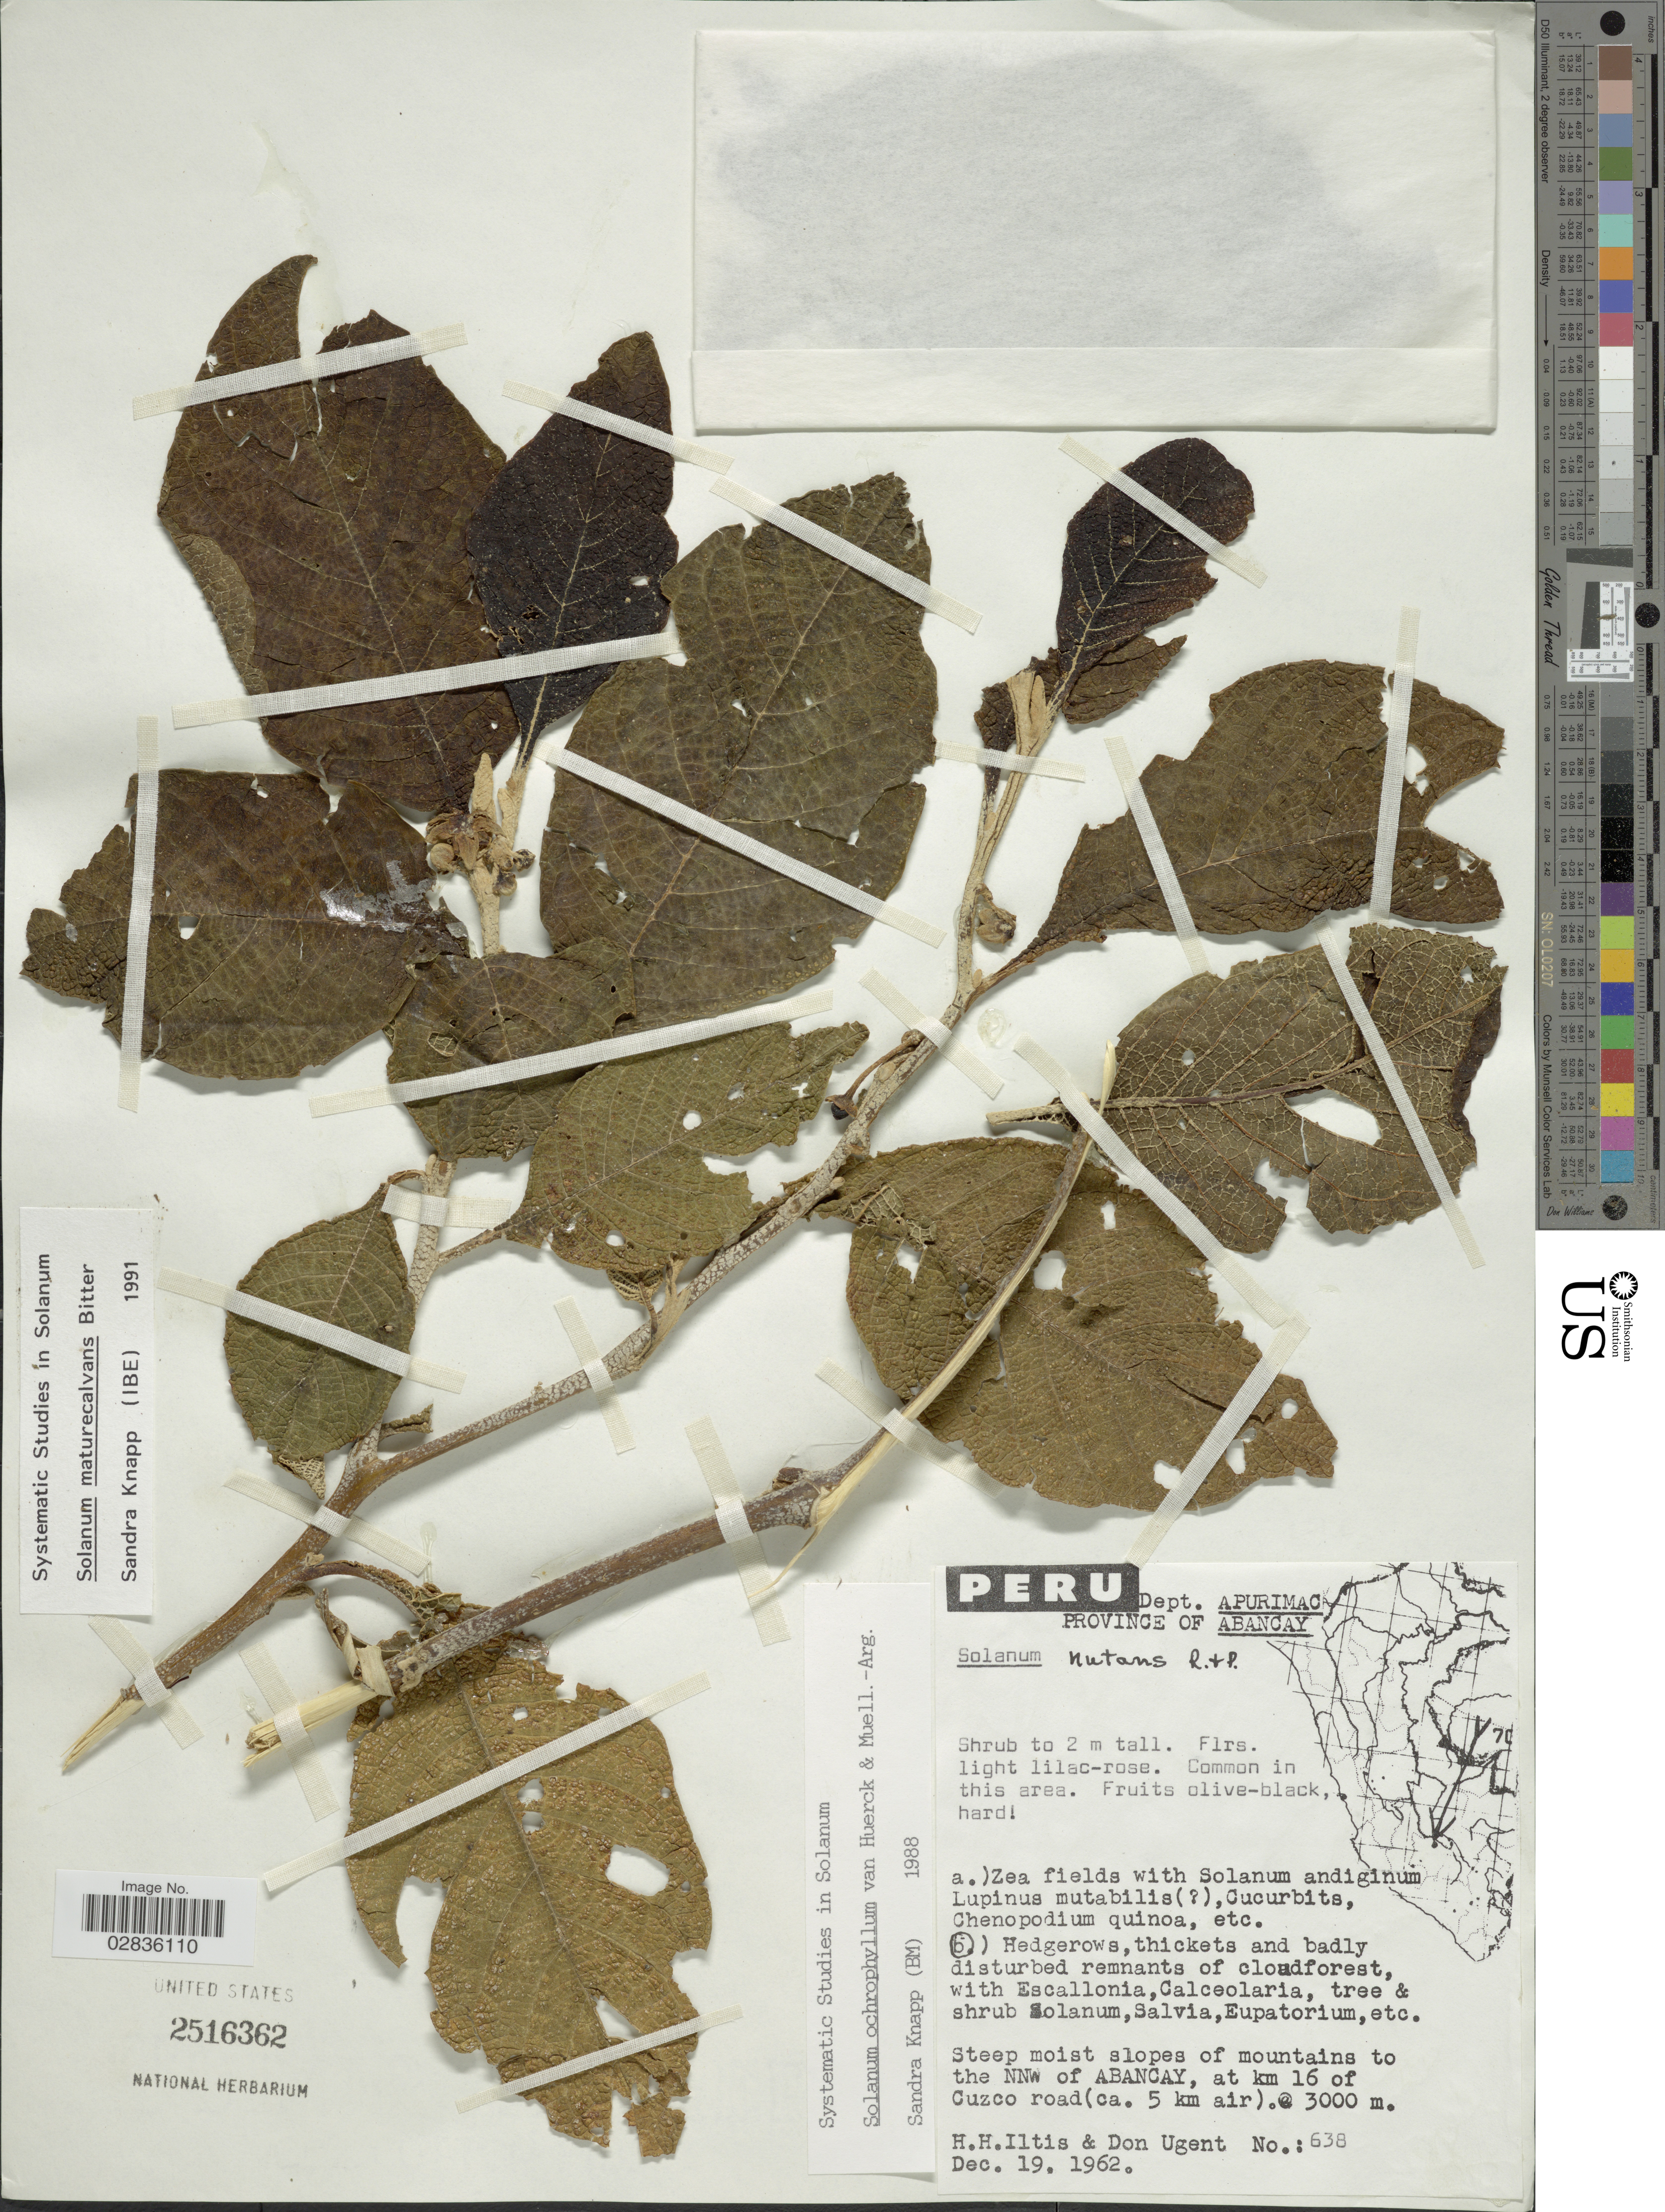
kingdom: Plantae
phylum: Tracheophyta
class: Magnoliopsida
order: Solanales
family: Solanaceae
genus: Solanum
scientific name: Solanum maturecalvans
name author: Bitter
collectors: H. H. Iltis & D. Ugent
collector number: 638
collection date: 1962-12-19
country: Peru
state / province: Apurímac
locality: Dept. Apurimac. Province of Abancay. Steep moist slopes of mountains to the NNW of Abancay, at km 16 of Cuzco road (ca. 5 km air).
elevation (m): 3000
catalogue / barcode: US 2516362